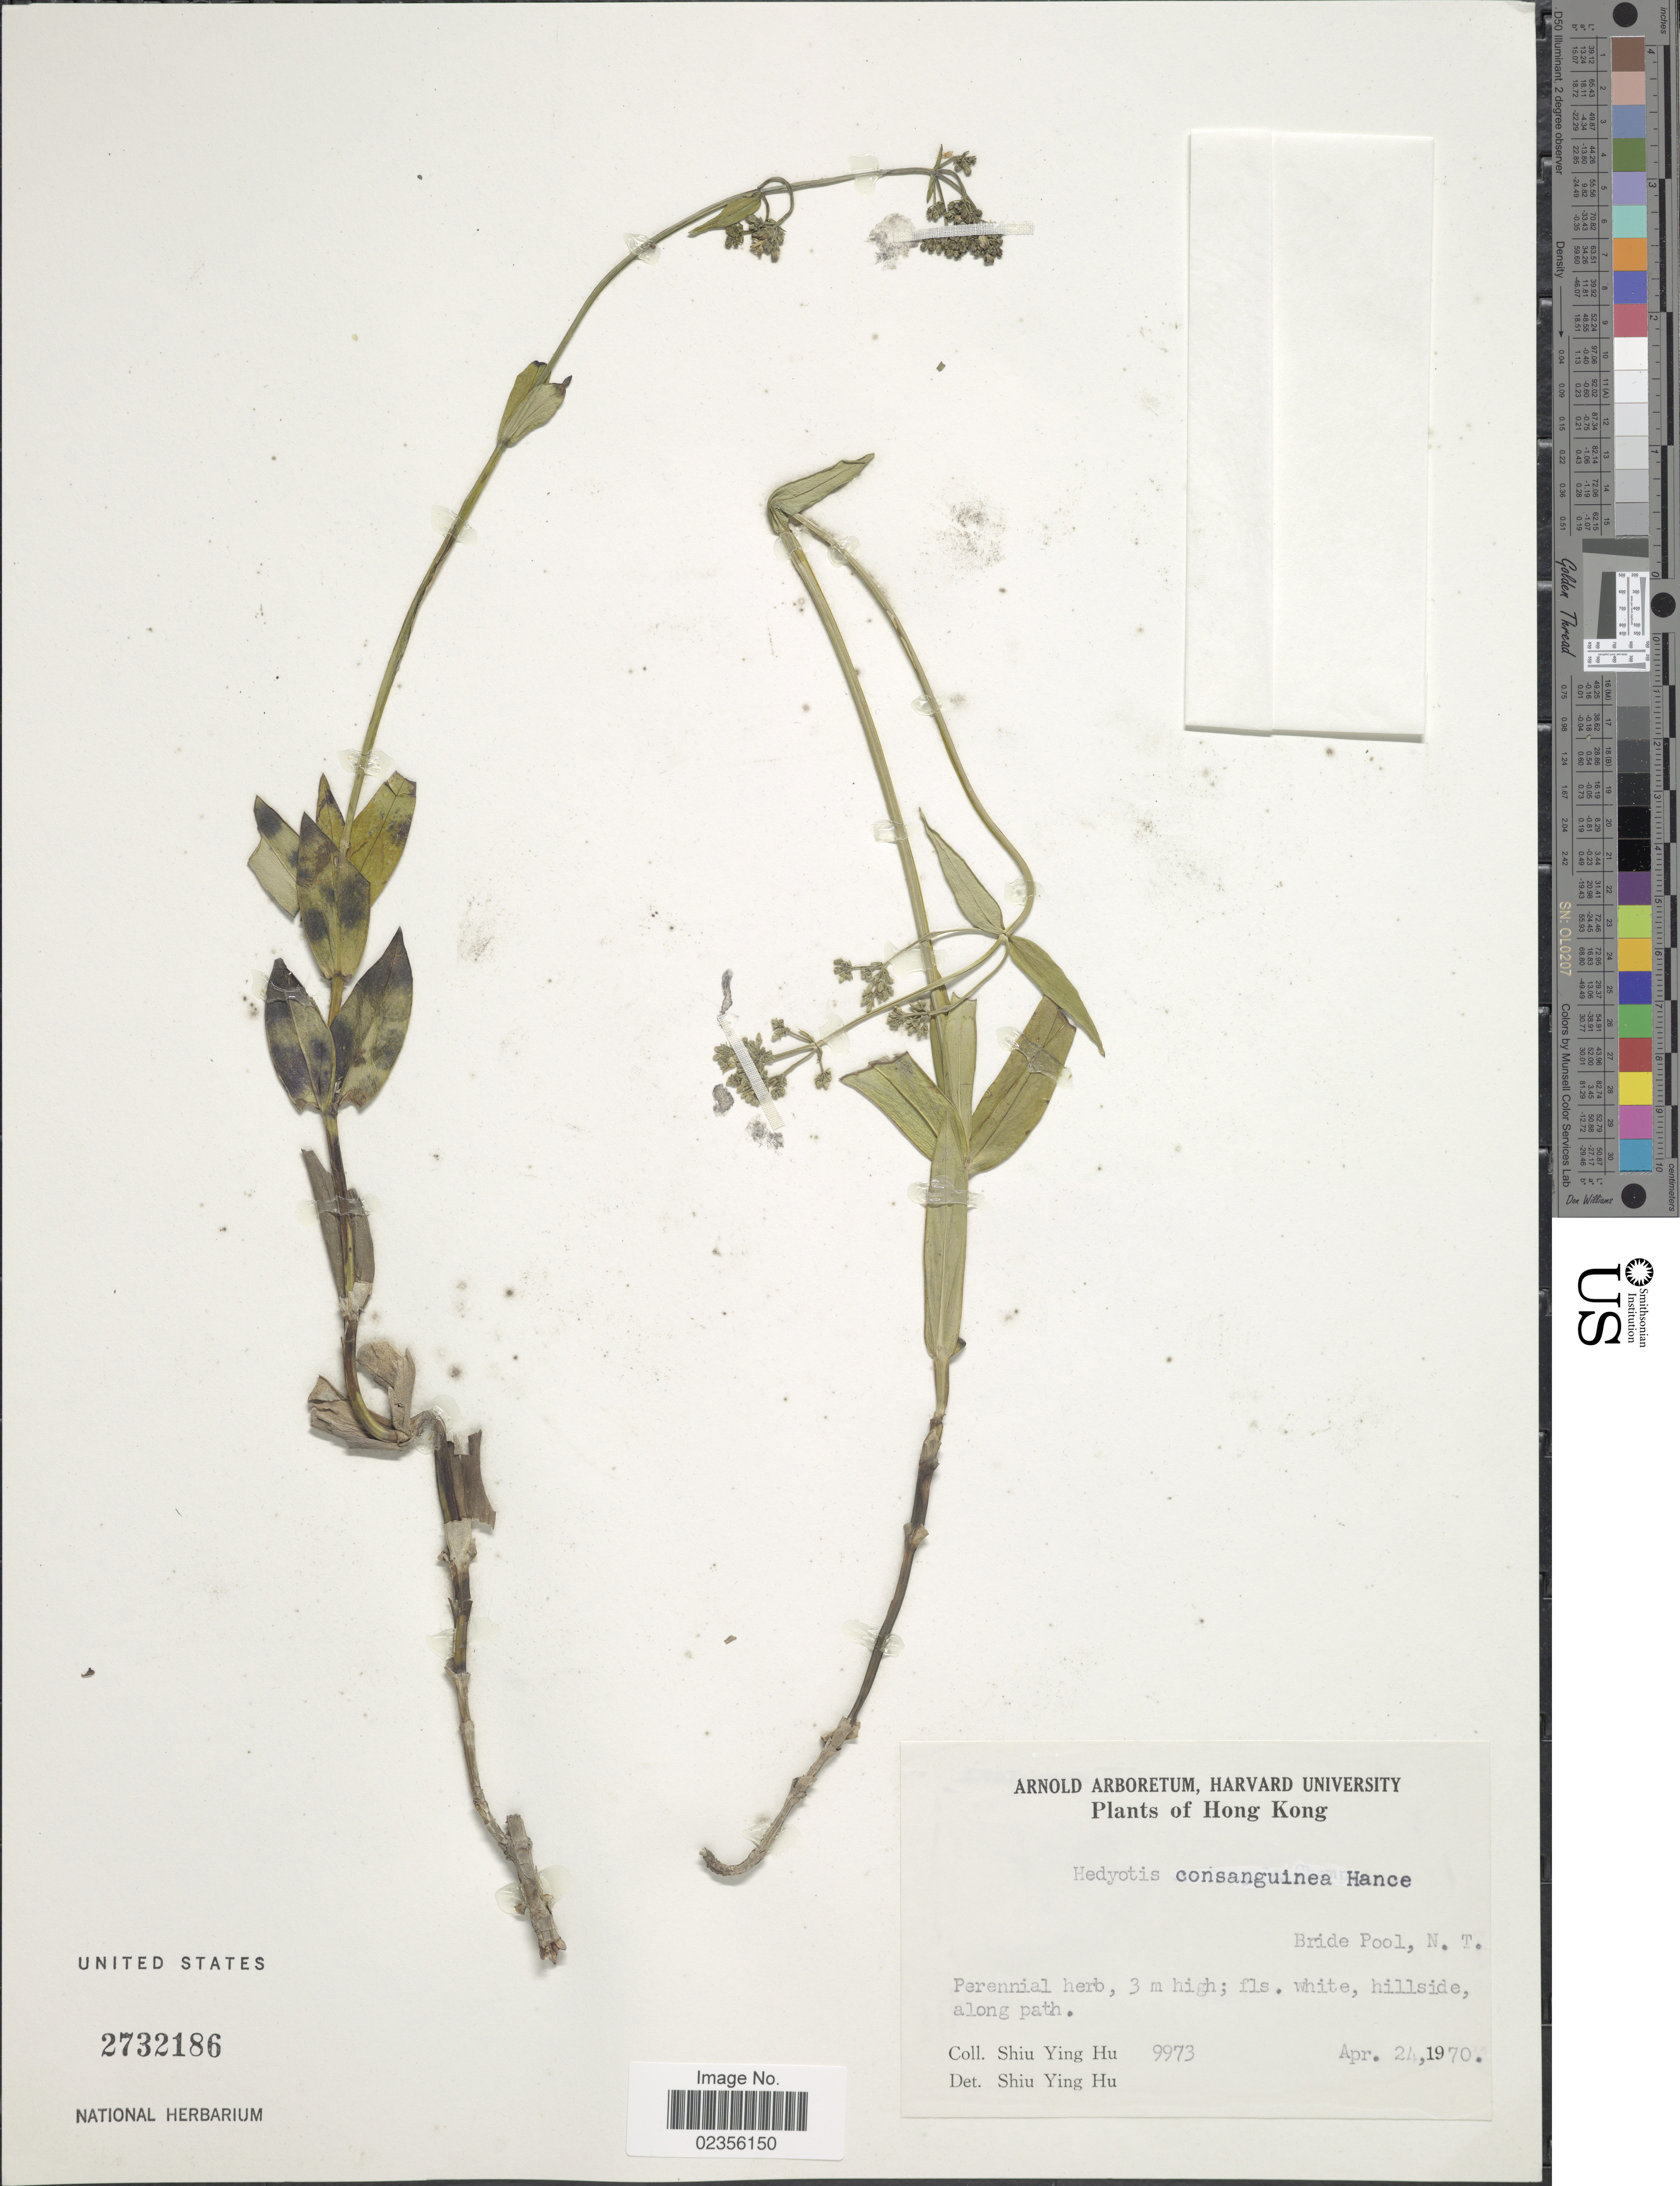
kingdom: Plantae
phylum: Tracheophyta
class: Magnoliopsida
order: Gentianales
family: Rubiaceae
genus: Hedyotis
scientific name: Hedyotis consanguinea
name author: Hance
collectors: S. Y. Hu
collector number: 9973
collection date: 1970-04-24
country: China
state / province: Hong Kong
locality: Bride Pool, N.T.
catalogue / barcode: US 2732186